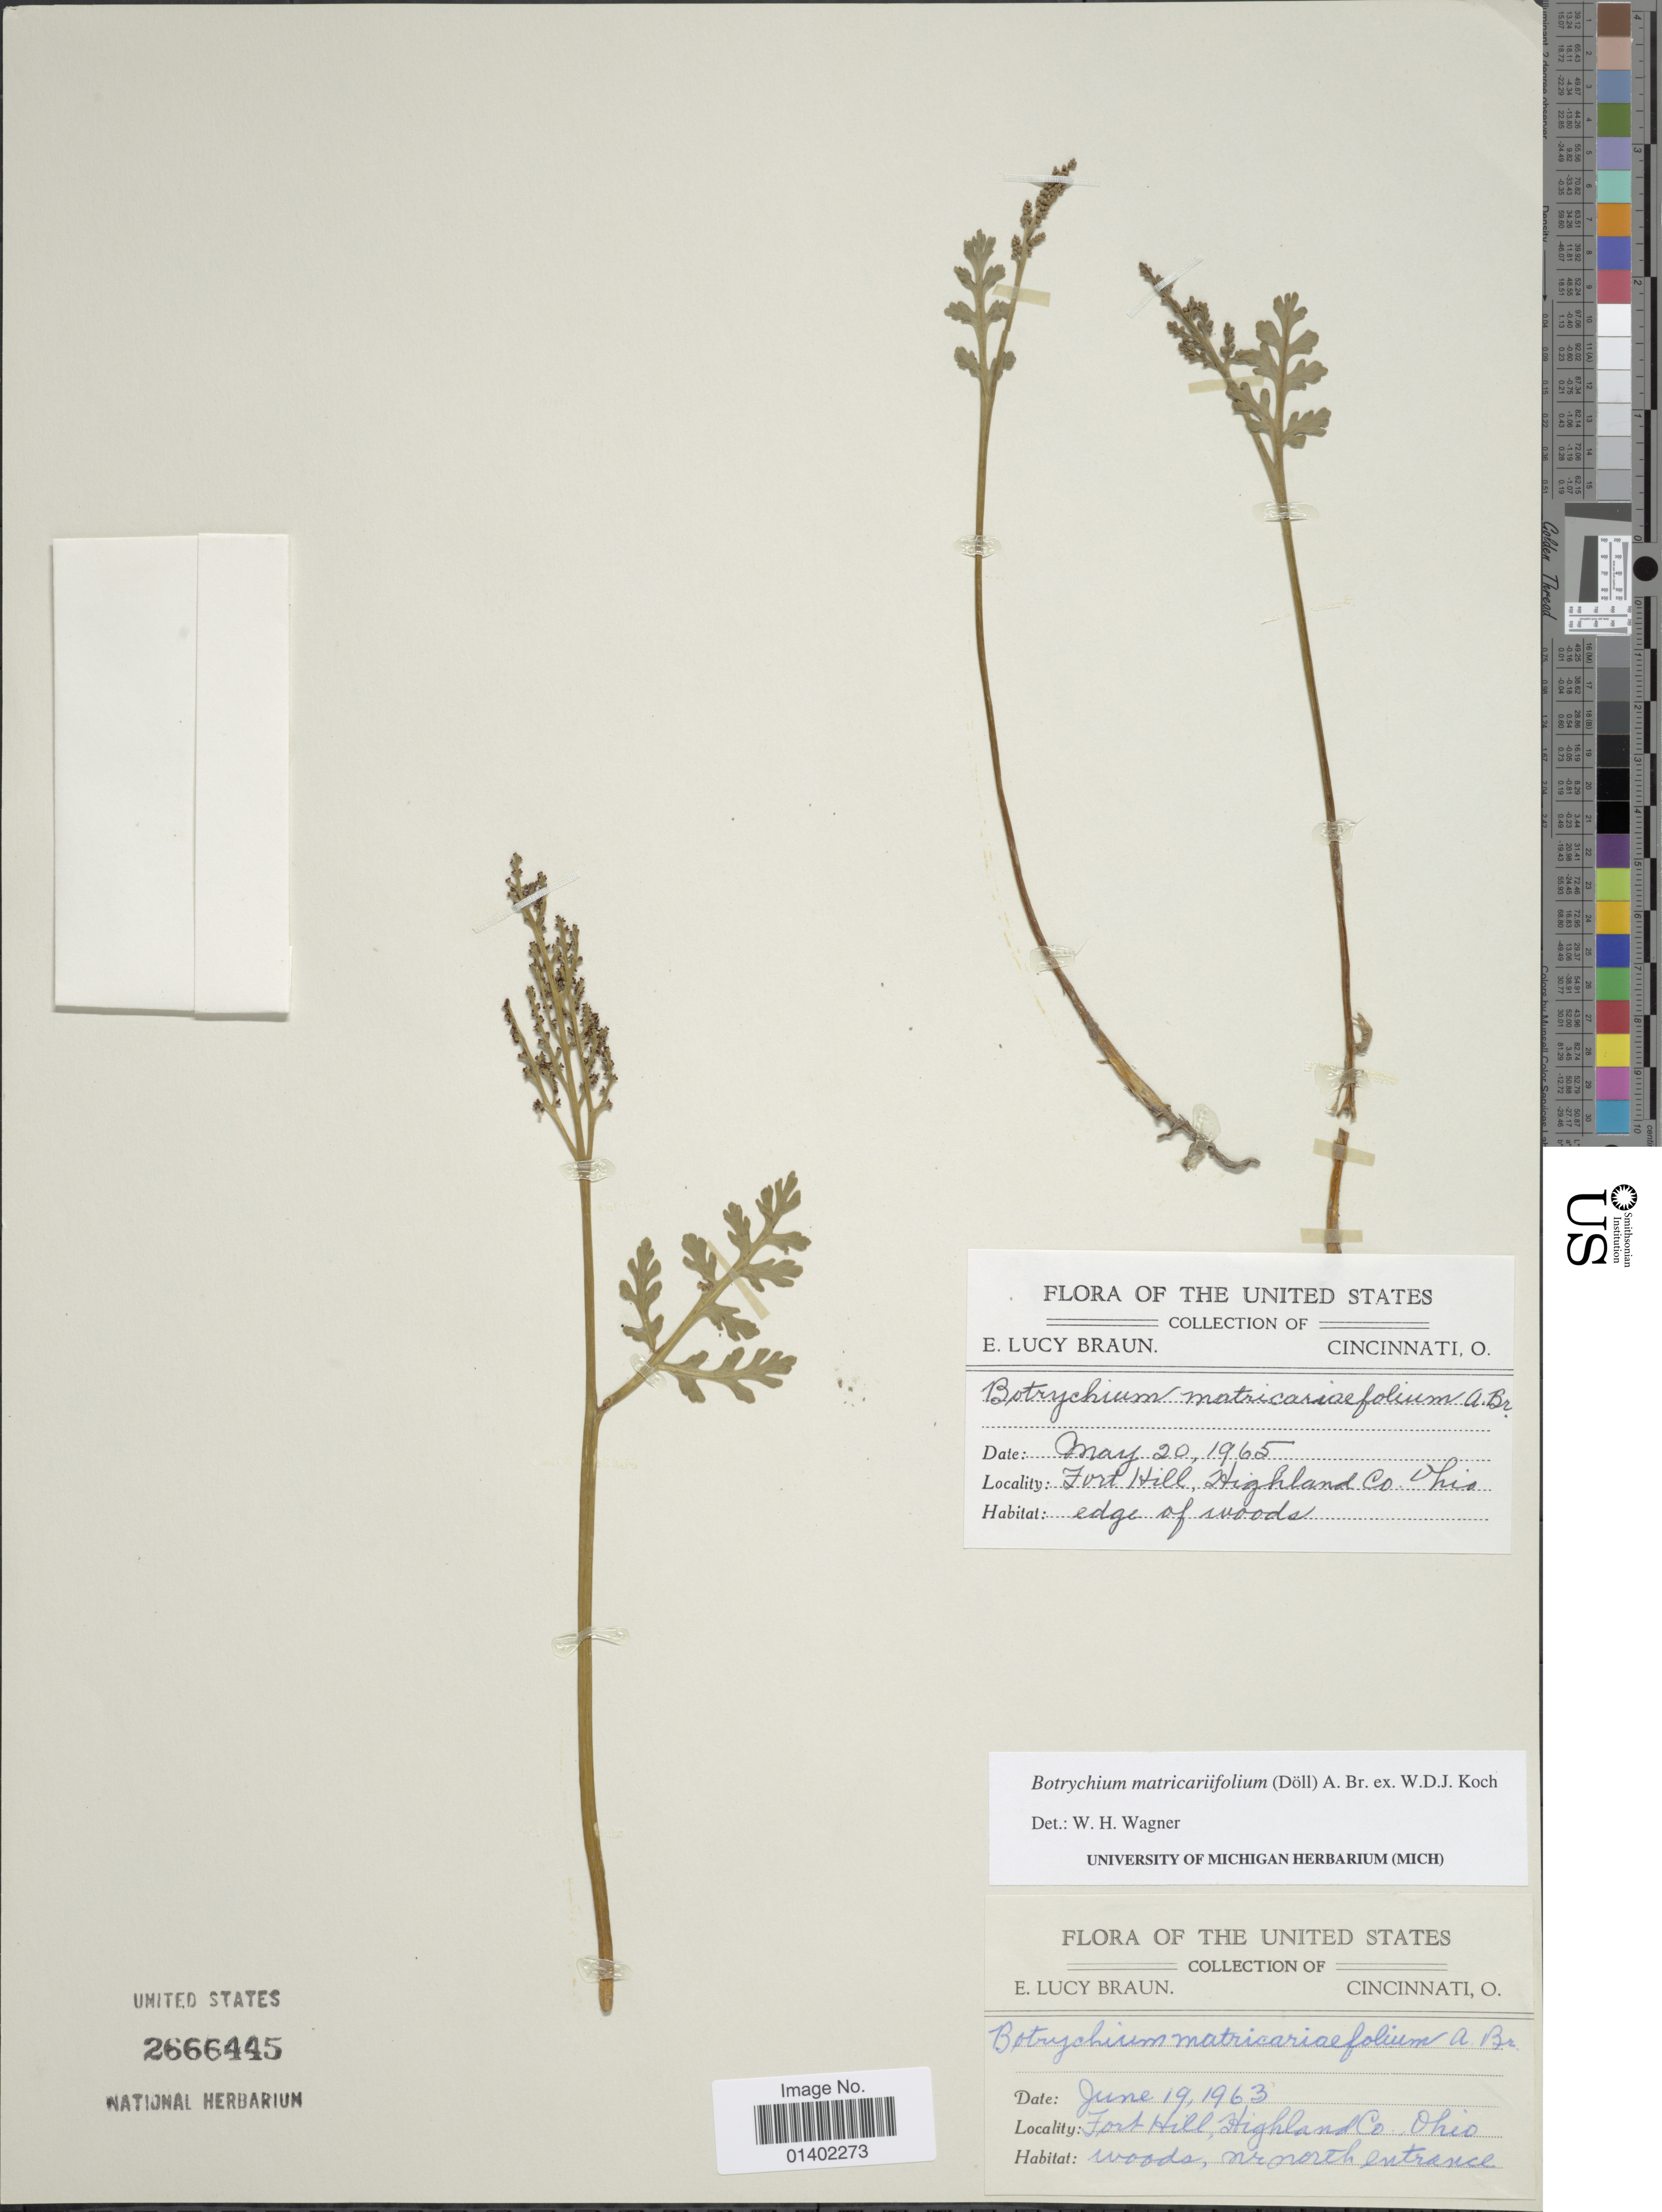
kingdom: Plantae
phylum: Tracheophyta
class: Polypodiopsida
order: Ophioglossales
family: Ophioglossaceae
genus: Botrychium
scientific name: Botrychium matricariifolium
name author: (A. Braun ex Dowell) A. Braun ex Koch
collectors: L. E. Braun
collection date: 1963-06-19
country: United States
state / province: Ohio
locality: Fort Hill, Highland Co.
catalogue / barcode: US 2666445-2